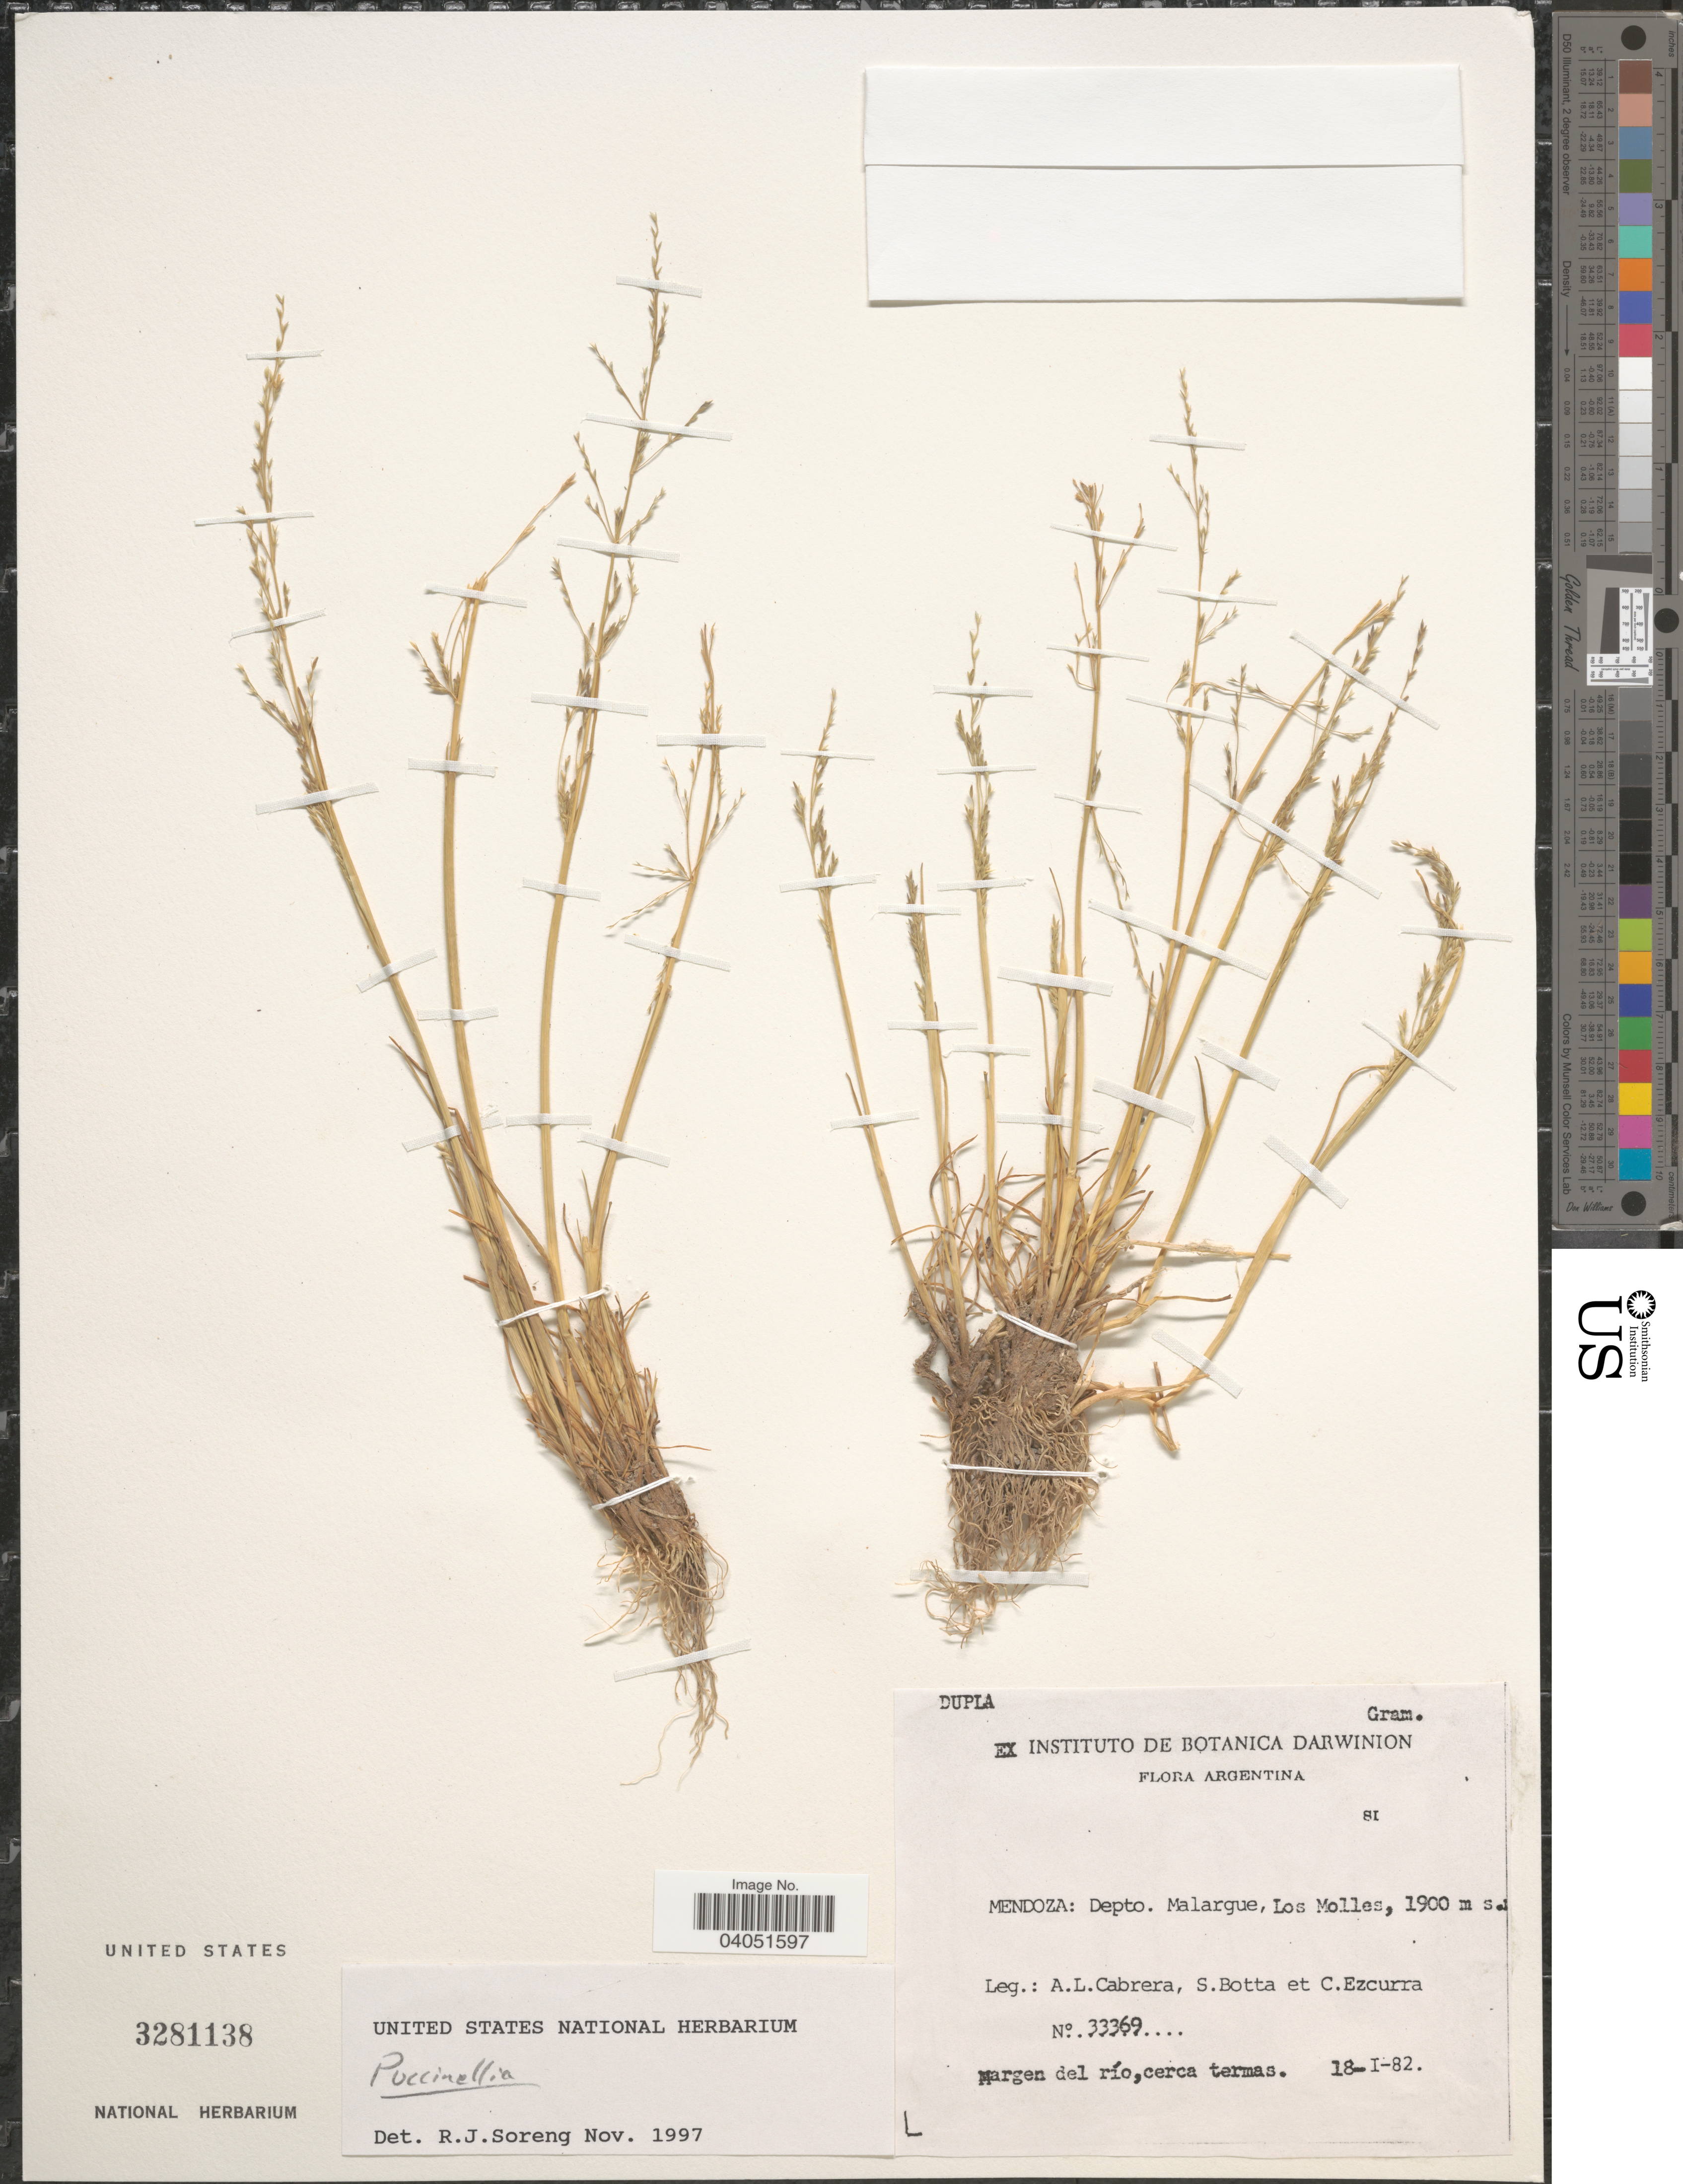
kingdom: Plantae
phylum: Tracheophyta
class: Liliopsida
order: Poales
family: Poaceae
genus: Puccinellia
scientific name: Puccinellia sp.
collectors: A. L. Cabrera, S. Botta & C. Ezcurra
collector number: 33369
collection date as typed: Transcribed d/m/y: 18/1/82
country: Argentina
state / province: Mendoza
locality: Depto. Malargue, Los Molles. Margen del río, cerca termas.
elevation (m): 1900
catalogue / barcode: US 3281138